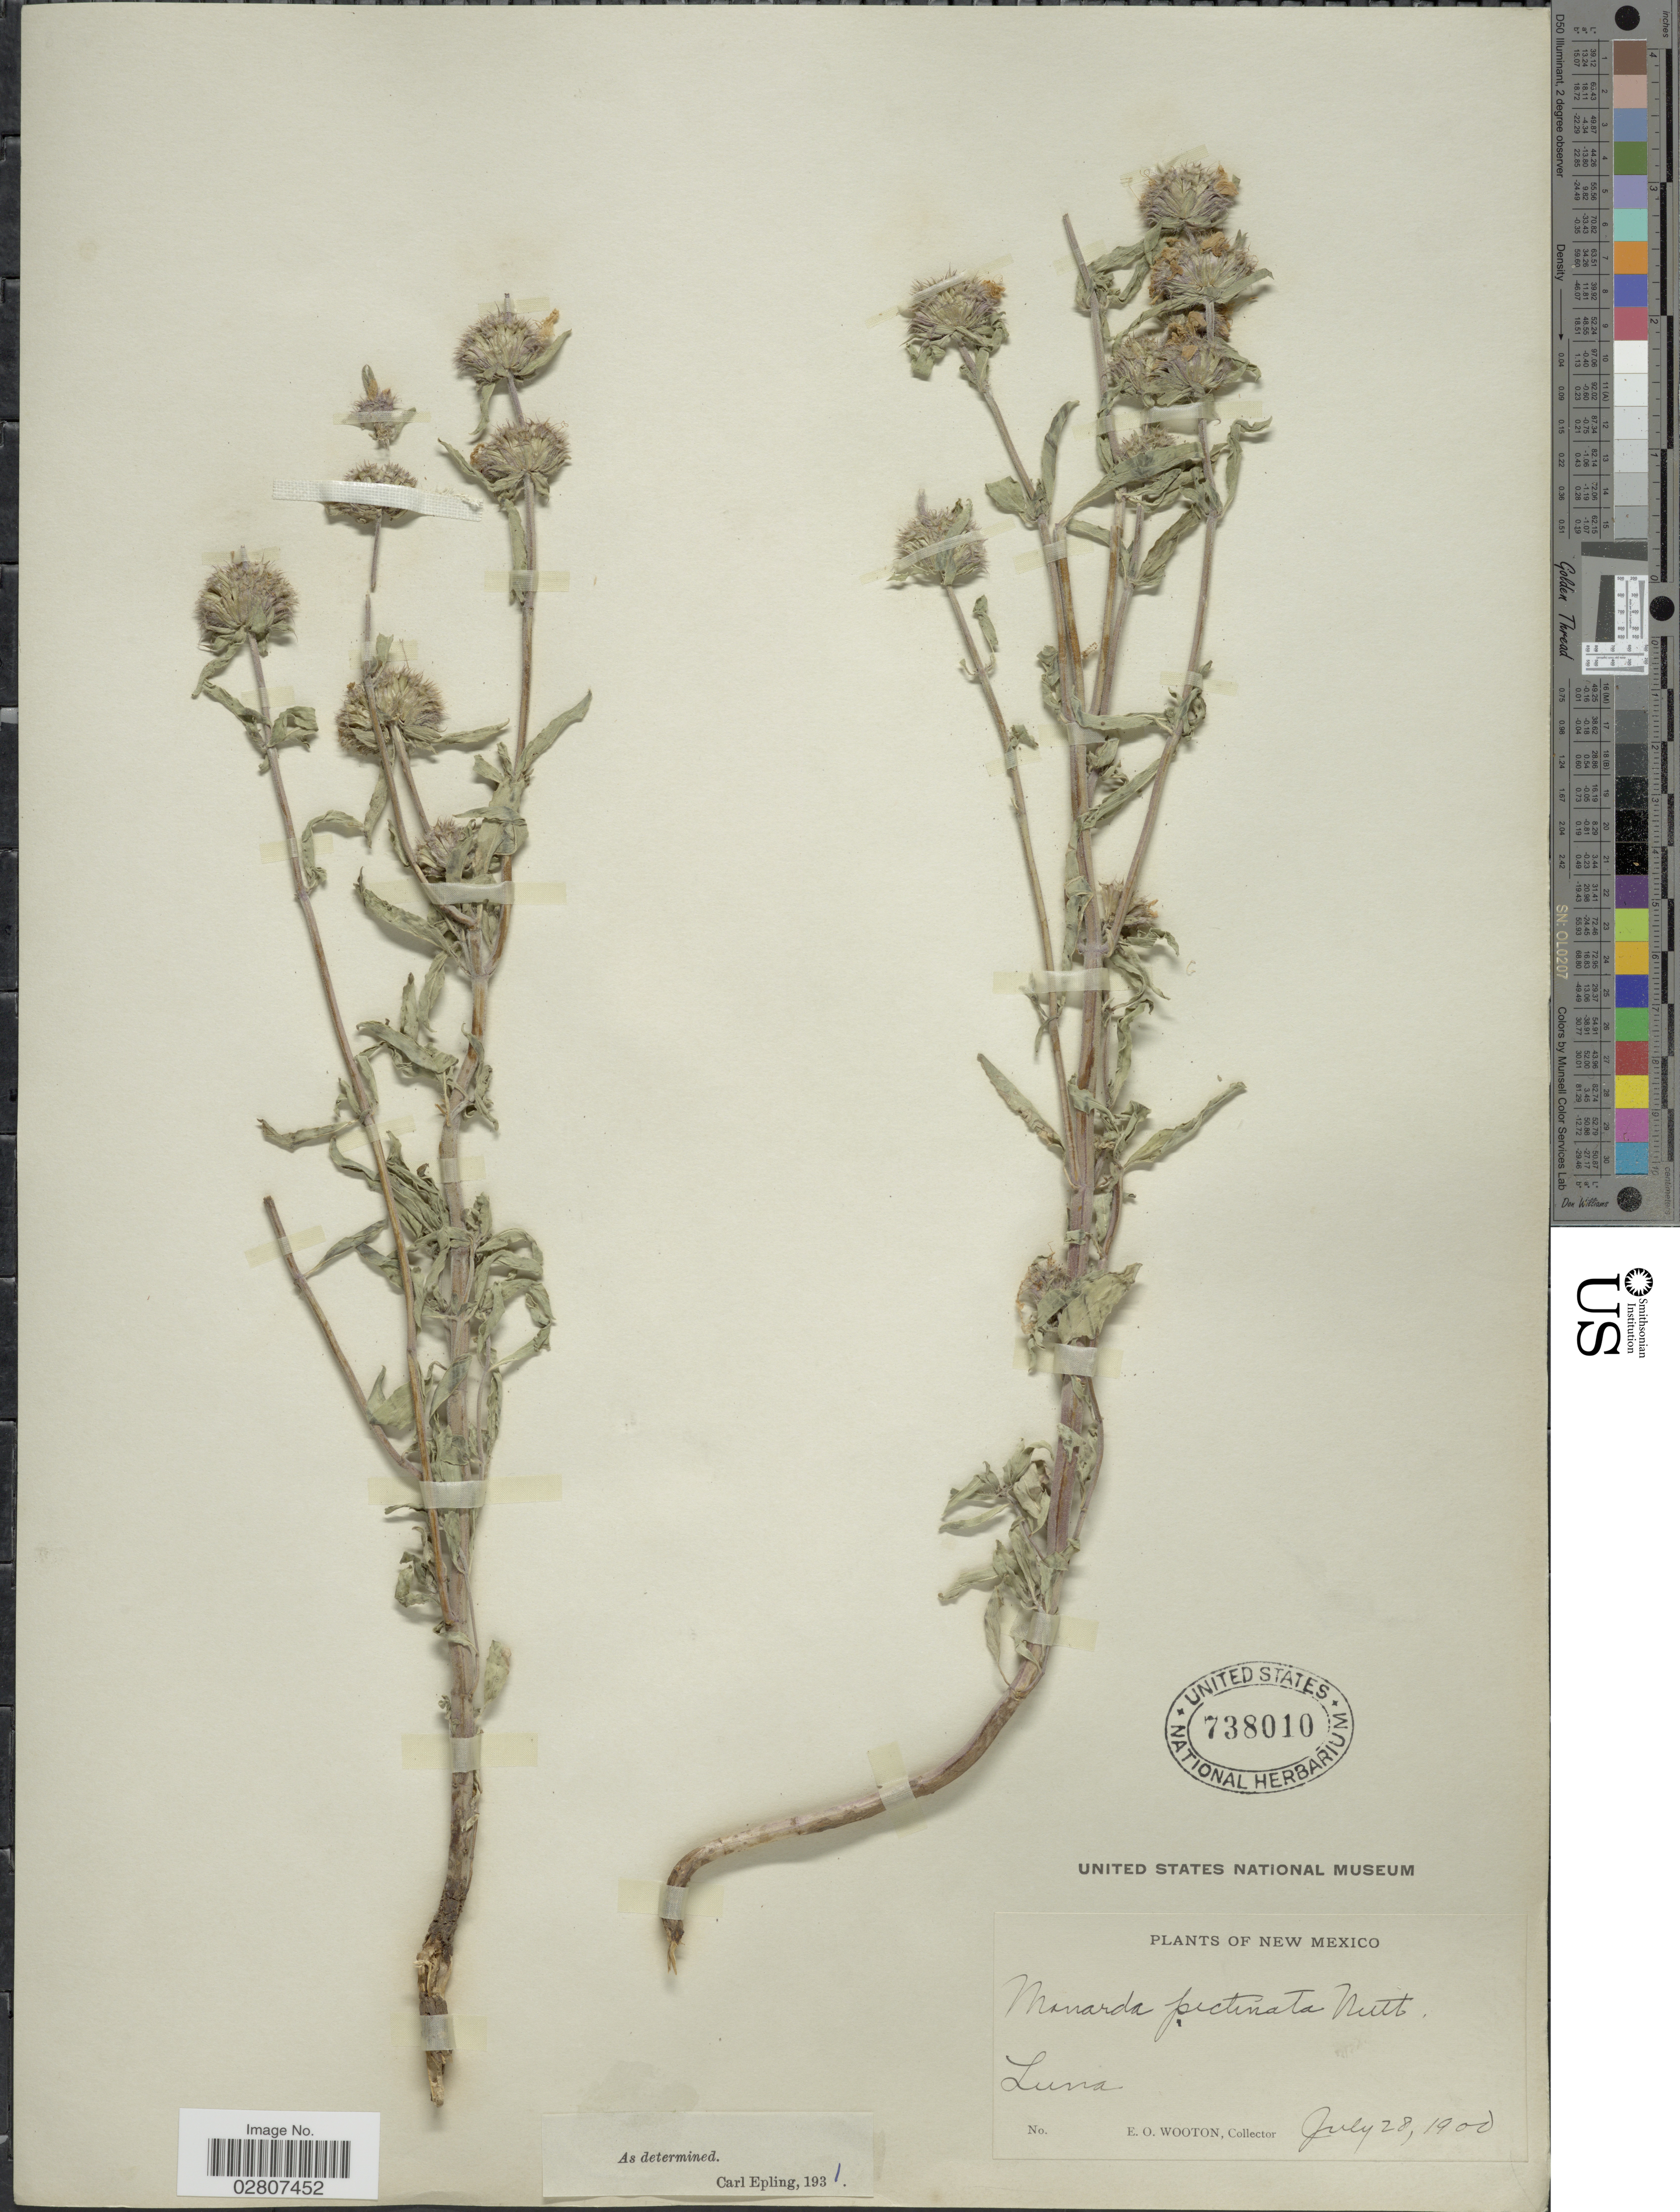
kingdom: Plantae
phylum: Tracheophyta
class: Magnoliopsida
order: Lamiales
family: Lamiaceae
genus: Monarda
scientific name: Monarda pectinata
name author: Nutt.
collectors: E. O. Wooton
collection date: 1900-07-28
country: United States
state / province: New Mexico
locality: Luna.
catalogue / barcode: US 738010